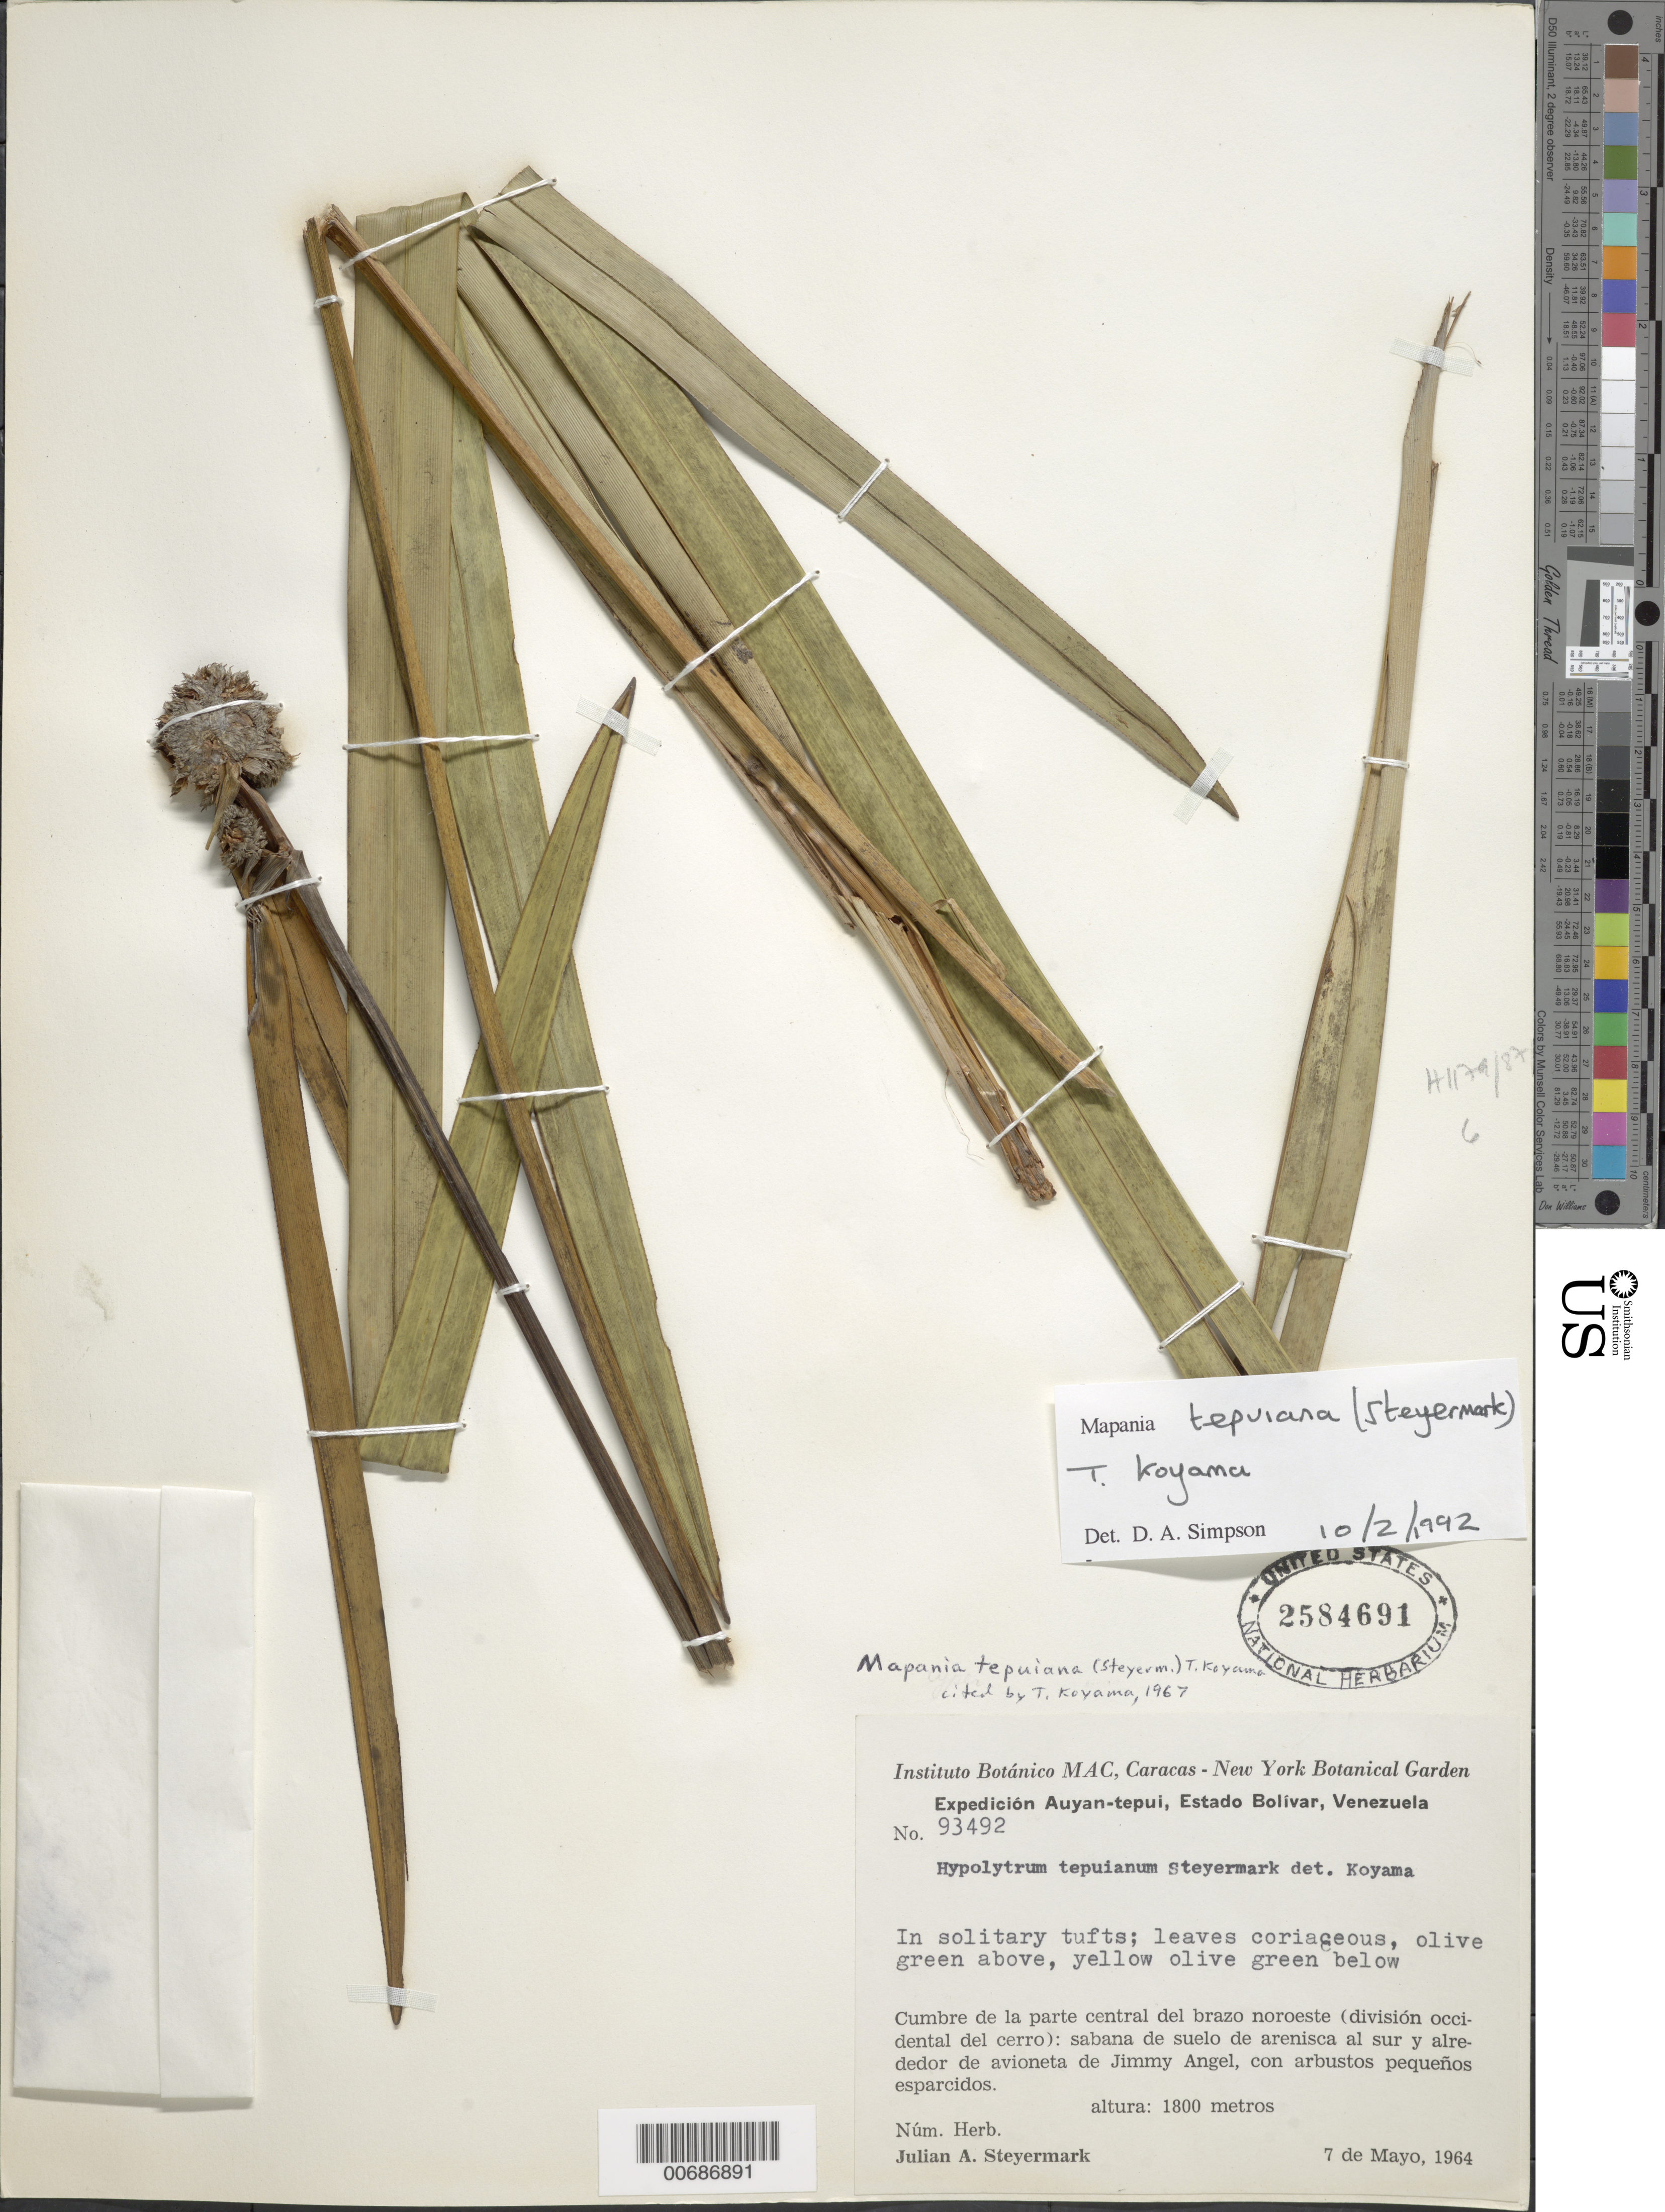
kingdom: Plantae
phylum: Tracheophyta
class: Liliopsida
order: Poales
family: Cyperaceae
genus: Mapania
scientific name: Mapania tepuiana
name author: (Steyerm.) T. Koyama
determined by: Simpson, D. A.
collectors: J. Steyermark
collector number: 93492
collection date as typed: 7-May-64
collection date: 1964-05-07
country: Venezuela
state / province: Bolívar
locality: Auyan-tepuí, cumbre de la parte central del brazo noroeste (div. occidental del cerro)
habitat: Sabana de suelo de arenisca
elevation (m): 1800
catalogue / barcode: US 2584691